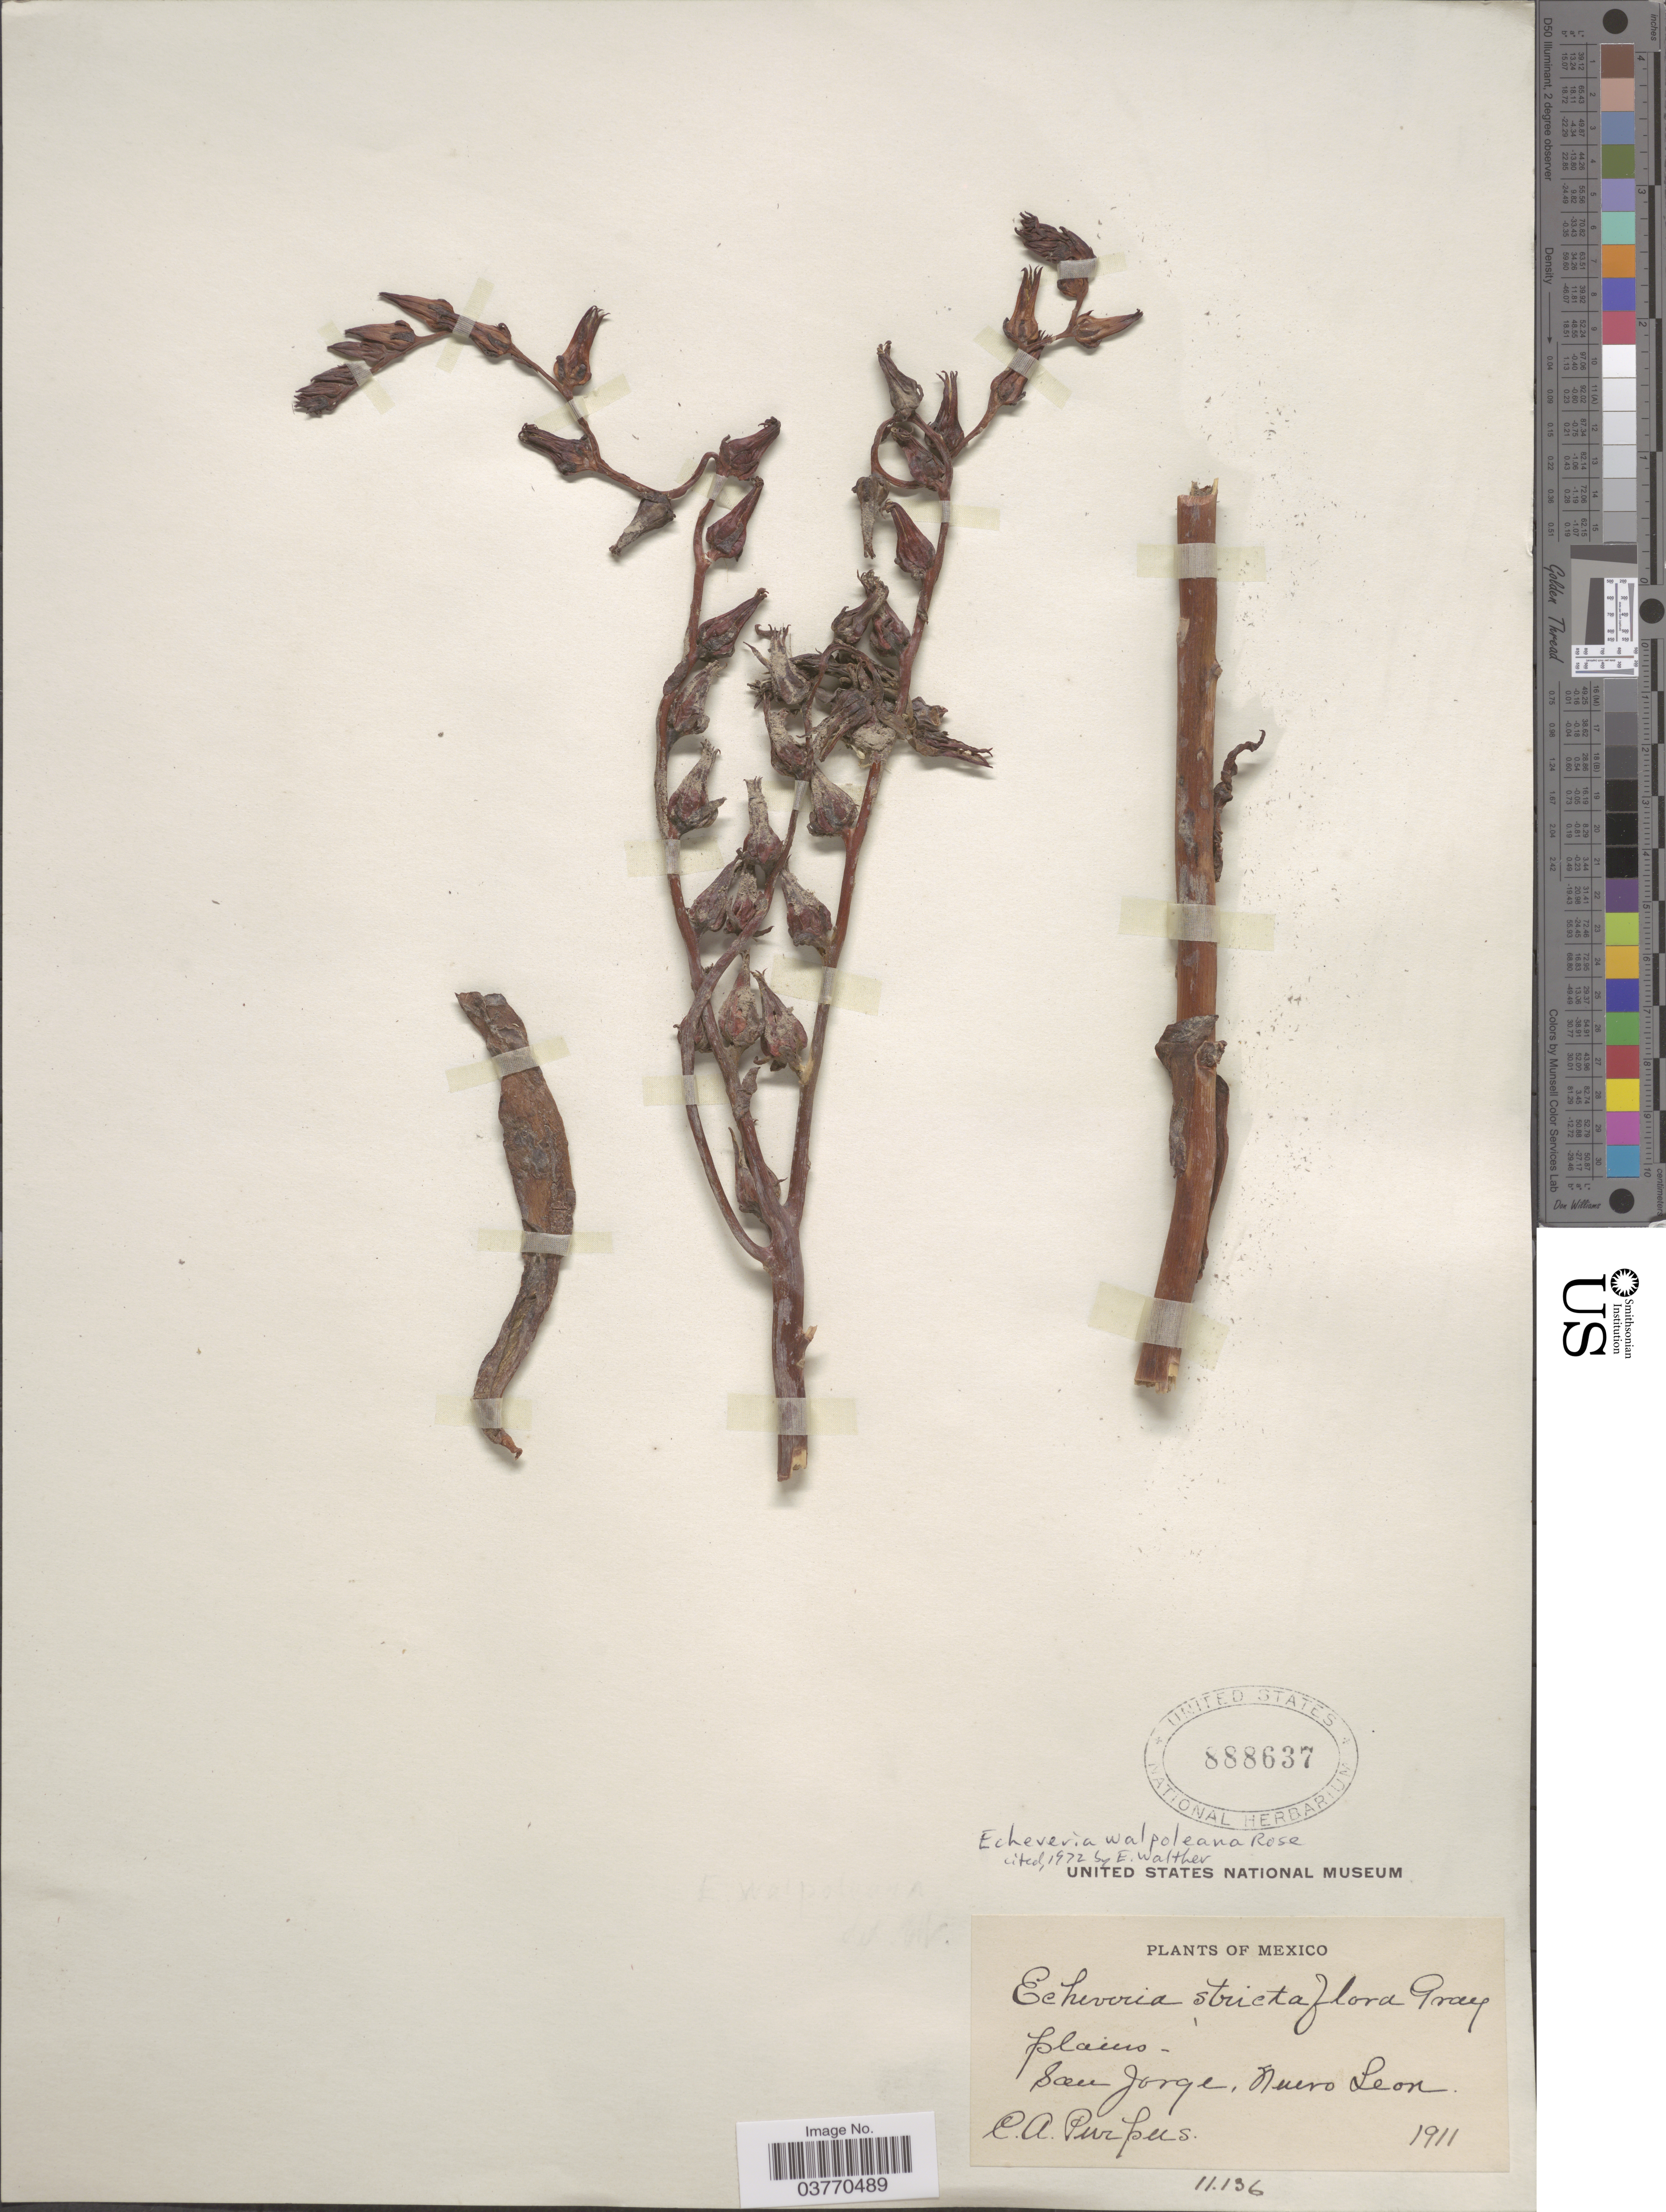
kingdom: Plantae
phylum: Tracheophyta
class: Magnoliopsida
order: Saxifragales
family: Crassulaceae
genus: Echeveria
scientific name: Echeveria walpoleana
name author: Rose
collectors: C. A. Purpus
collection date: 1911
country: Mexico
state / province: Nuevo León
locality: San Jorge.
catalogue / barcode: US 888837